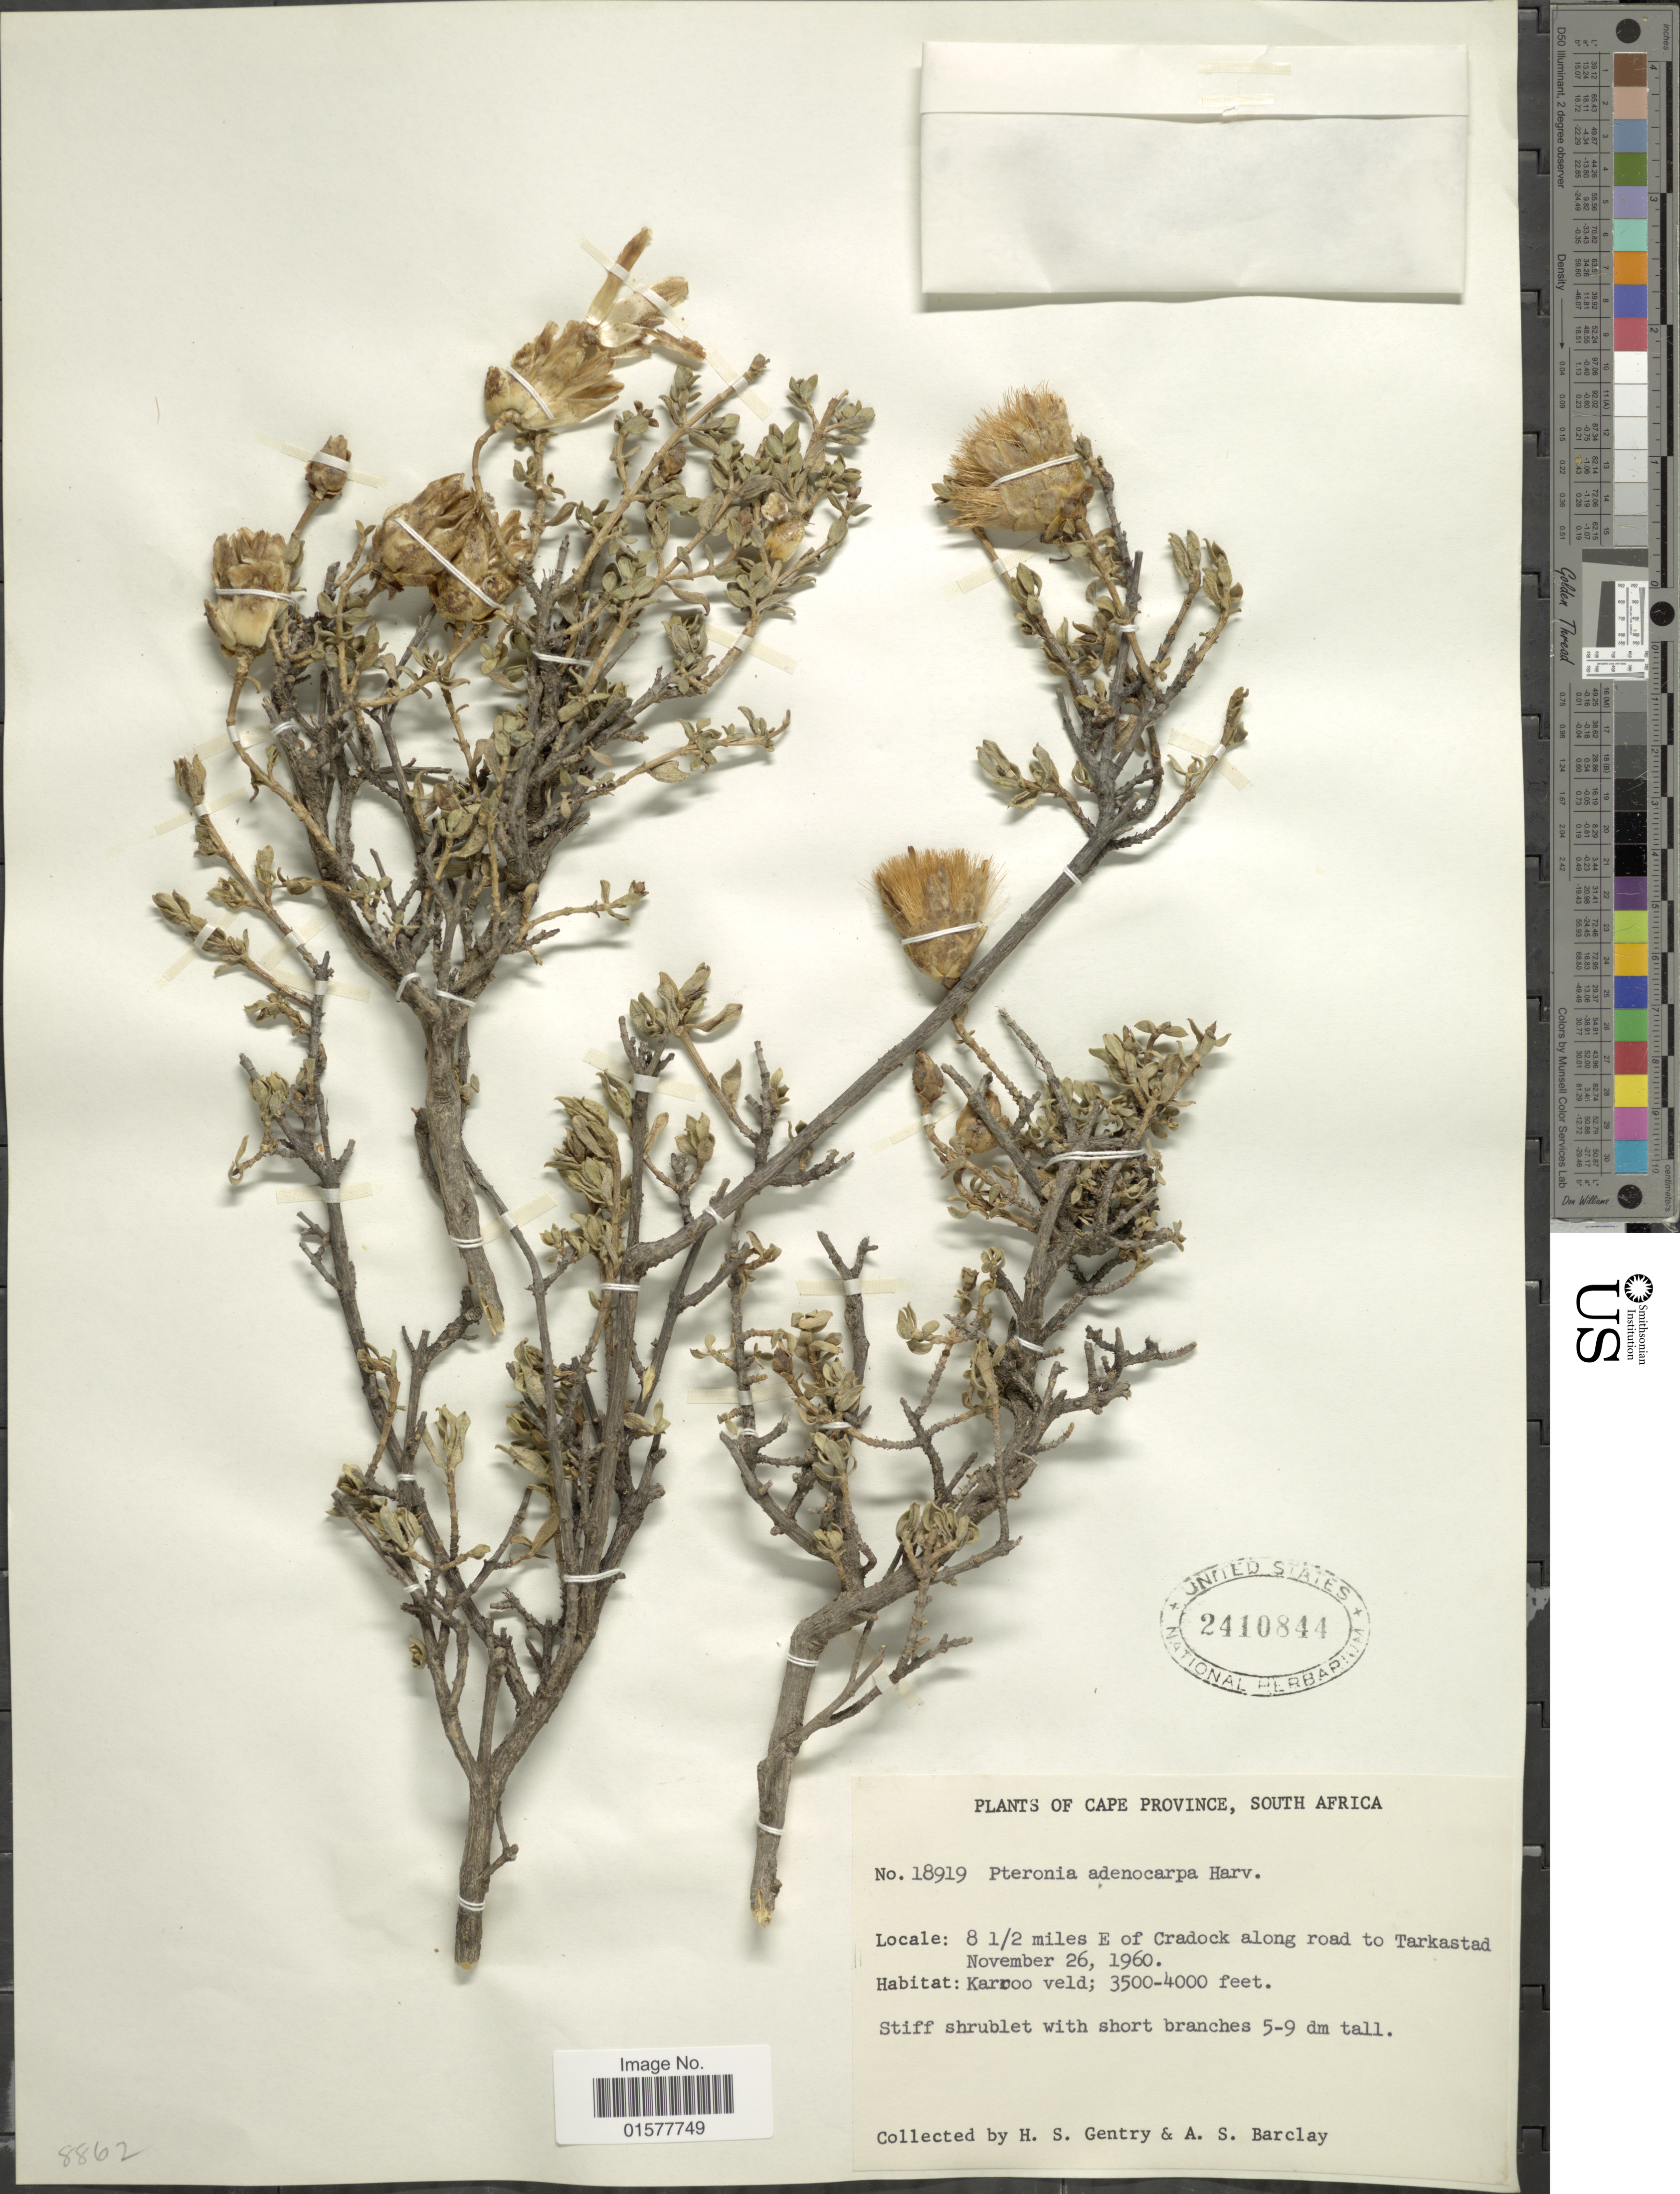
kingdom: Plantae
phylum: Tracheophyta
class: Magnoliopsida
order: Asterales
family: Asteraceae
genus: Pteronia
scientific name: Pteronia adenocarpa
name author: Harv.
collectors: H. S. Gentry & A. S. Barclay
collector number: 18919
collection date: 1960-11-26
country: South Africa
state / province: Eastern Cape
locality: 8½ miles E of Cradock along road to Tarkastad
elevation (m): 1067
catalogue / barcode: US 2410844